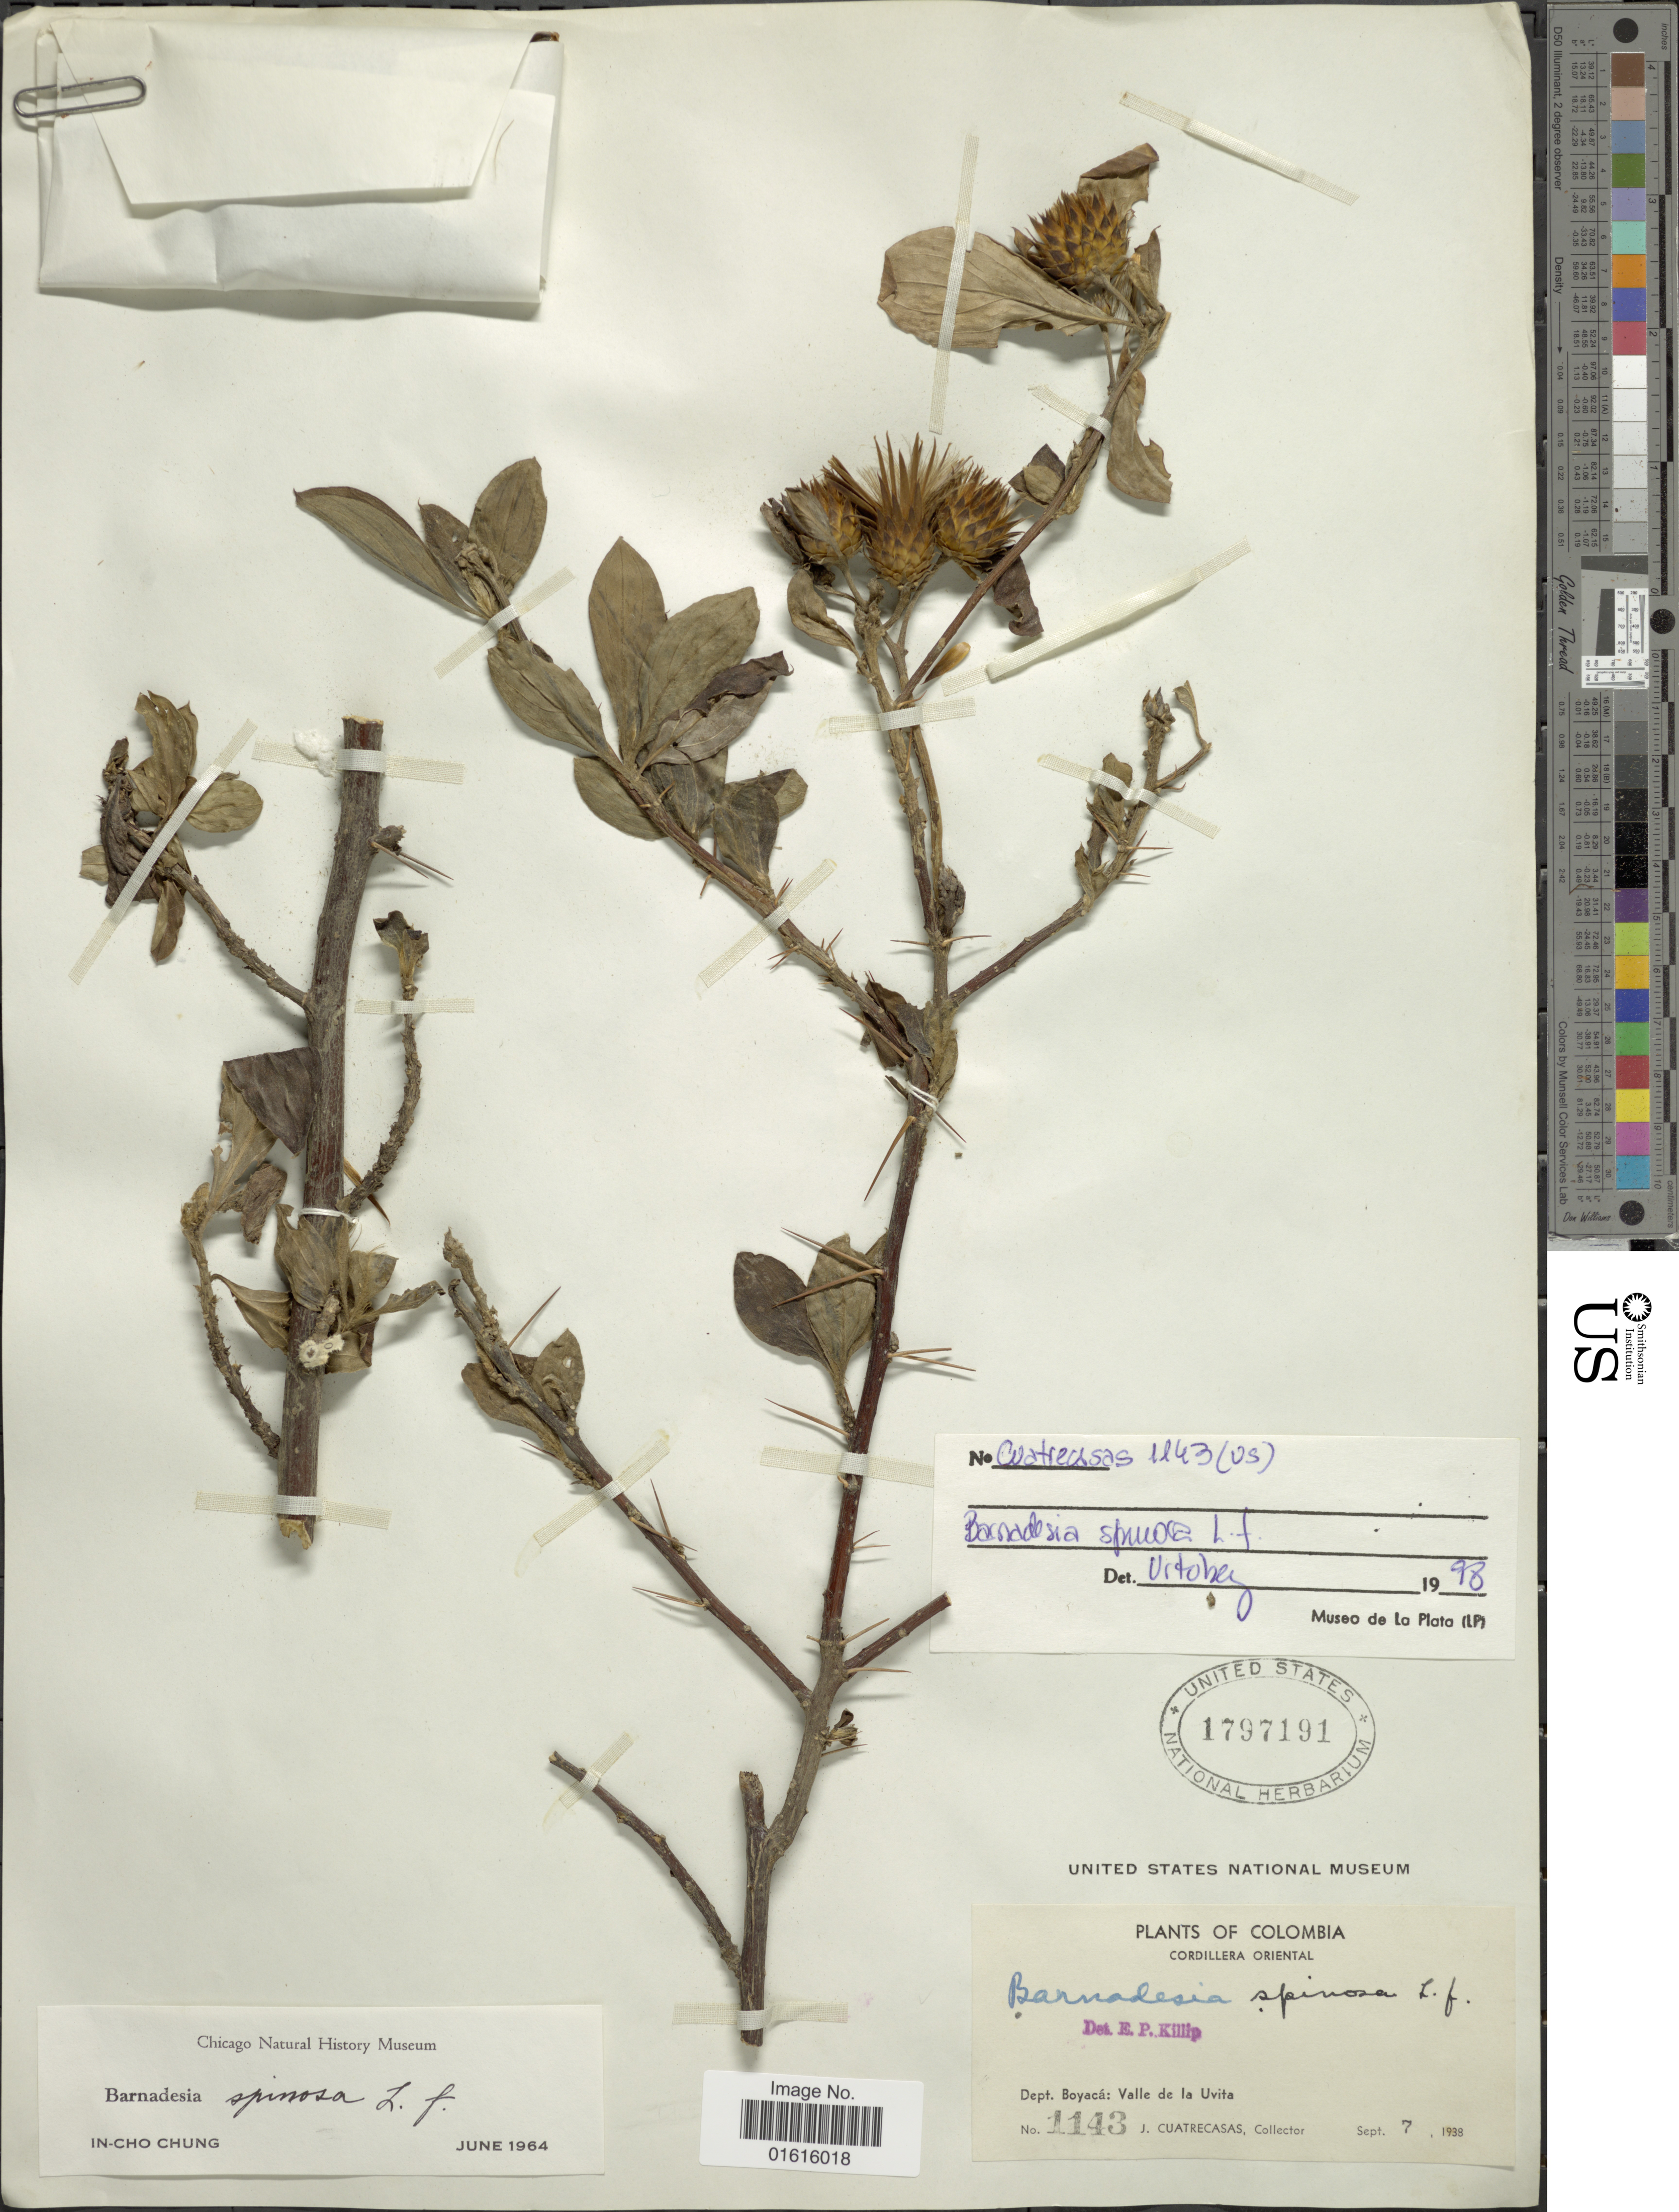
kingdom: Plantae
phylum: Tracheophyta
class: Magnoliopsida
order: Asterales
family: Asteraceae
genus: Barnadesia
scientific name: Barnadesia spinosa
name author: L. f.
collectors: J. Cuatrecasas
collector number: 1143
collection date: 1938-09-07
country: Colombia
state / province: Boyacá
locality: Cordillera Oriental, Valle de la Uvita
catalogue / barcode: US 1797191